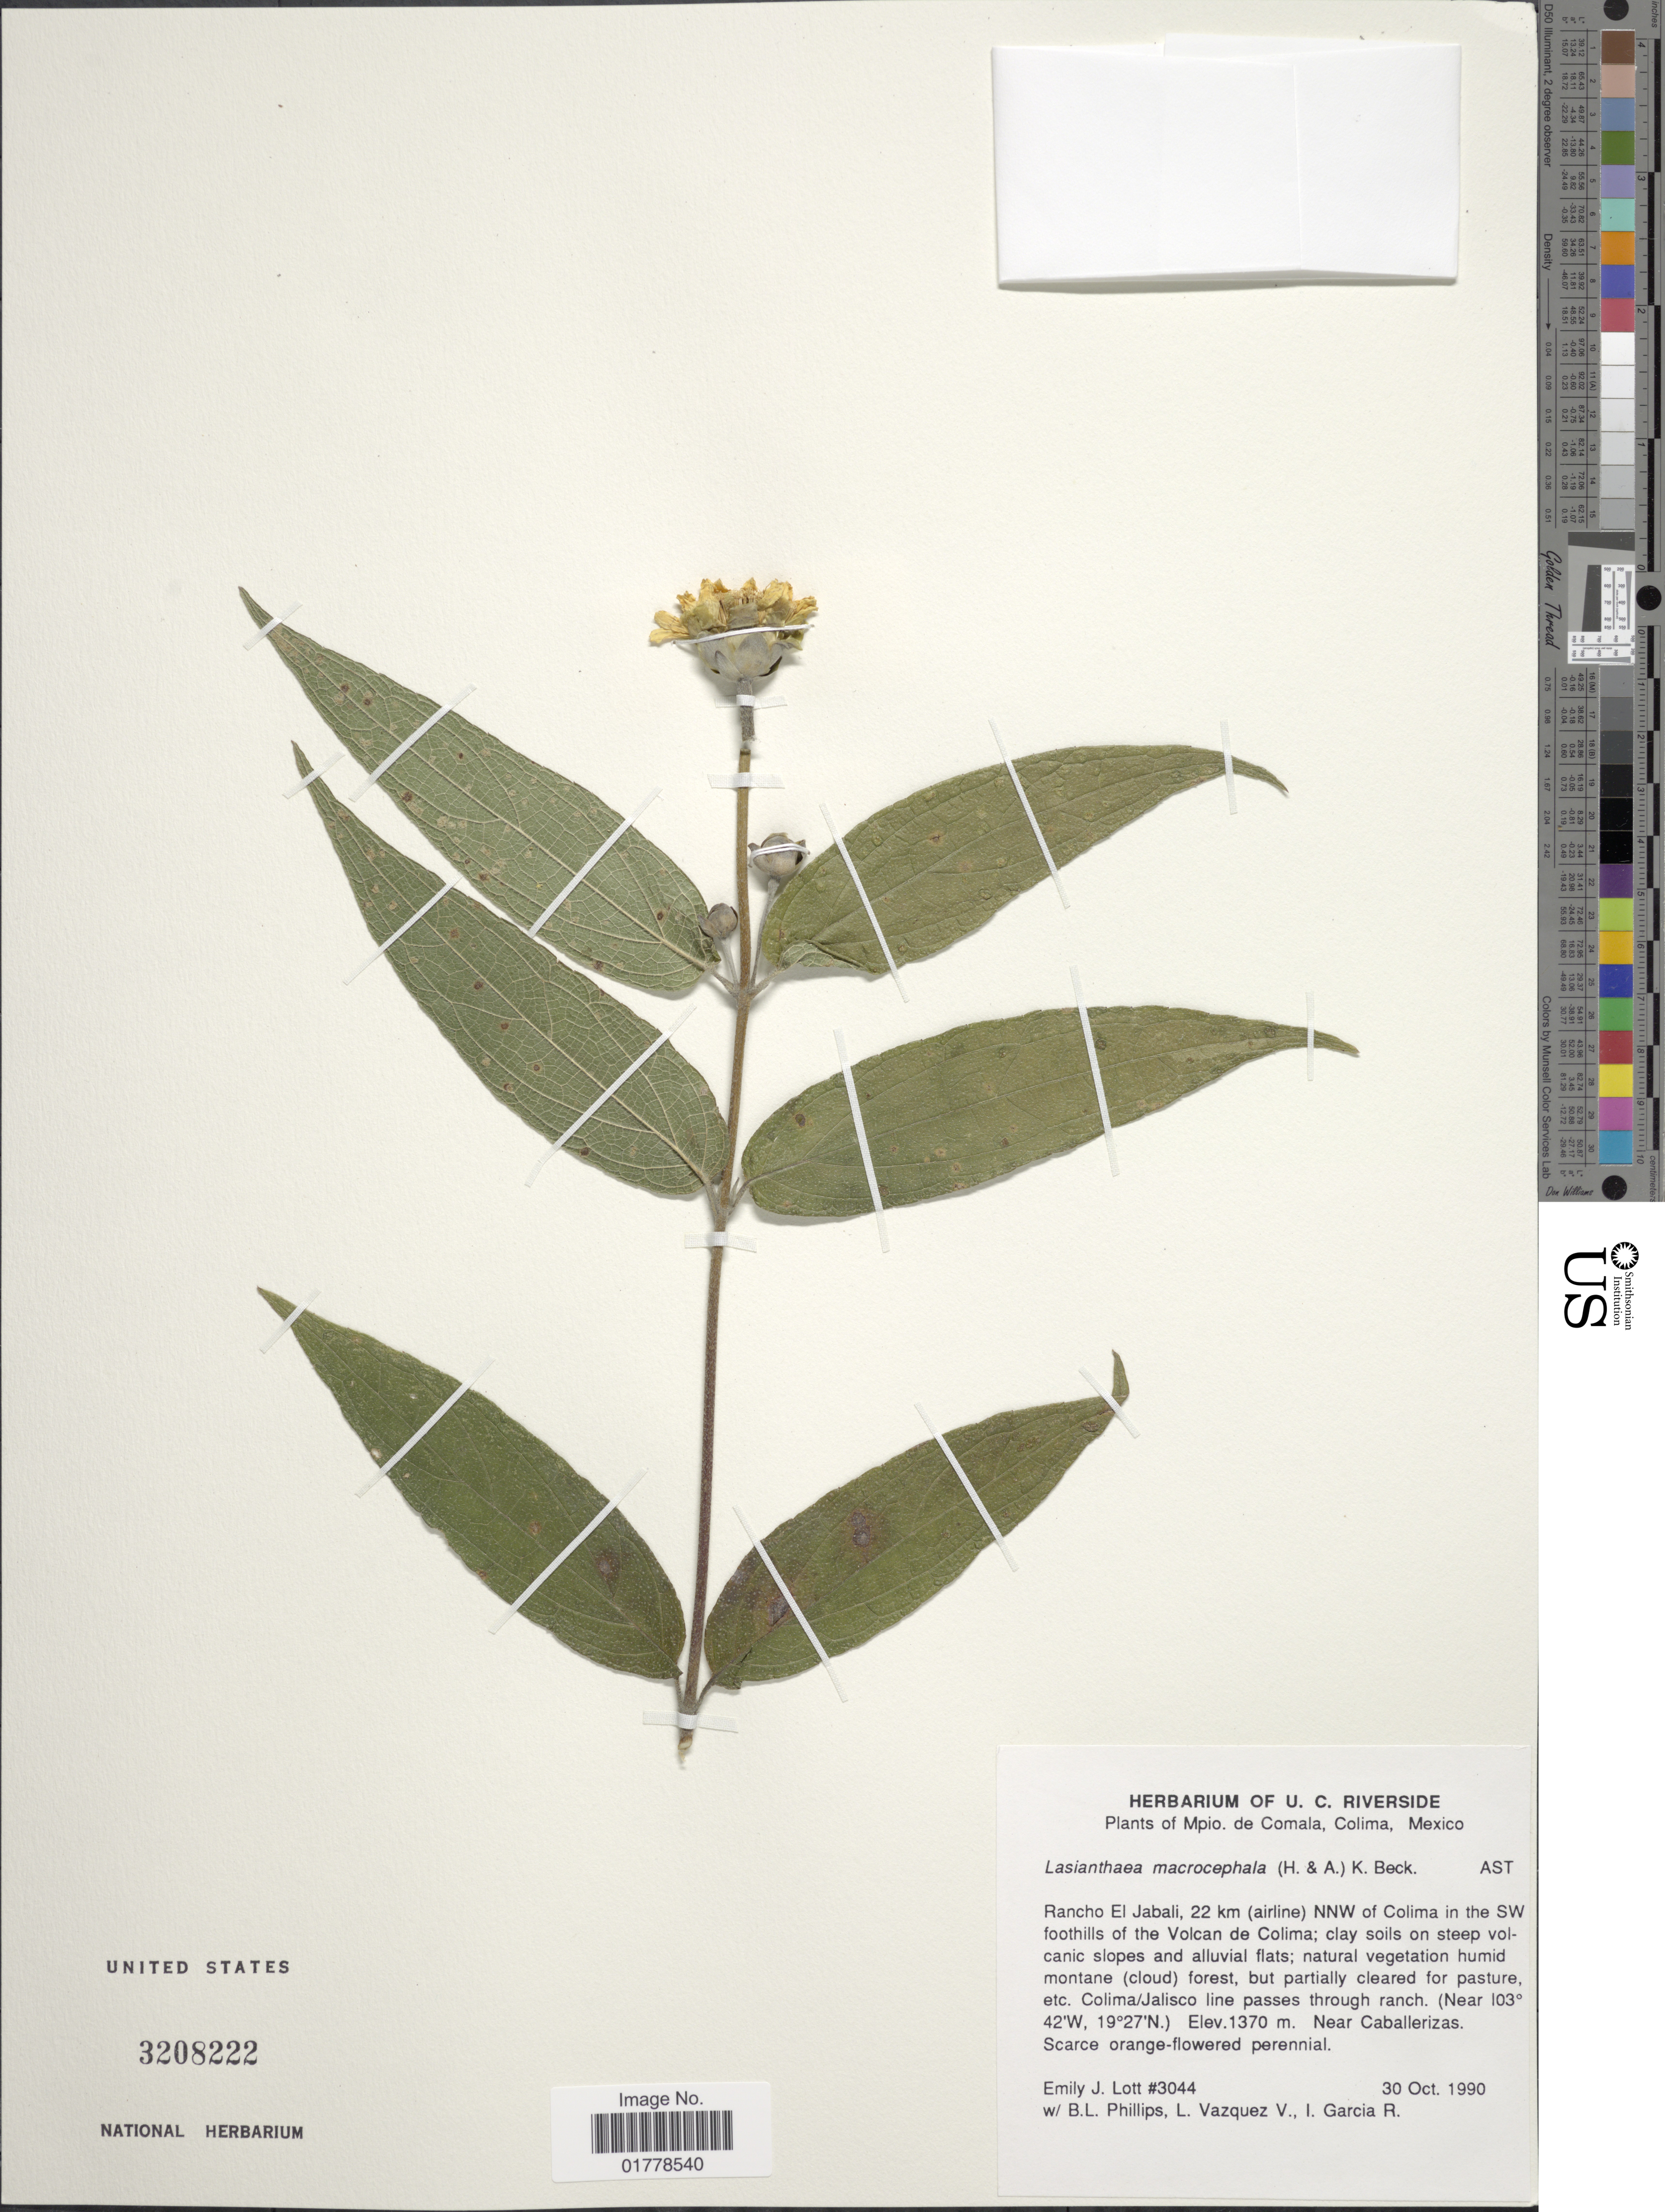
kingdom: Plantae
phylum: Tracheophyta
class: Magnoliopsida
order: Asterales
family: Asteraceae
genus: Lasianthaea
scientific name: Lasianthaea macrocephala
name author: (Hook. & Arn.) K.M. Becker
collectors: E. J. Lott, B. L. Phillips, L. Vazquez V. & I. Garcia R.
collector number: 3044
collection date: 1990-10-30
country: Mexico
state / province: Colima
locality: Mpio. de Comala, Colima, Mexico. Rancho El Jabali, 22 km (airline) NNW of Colima in the SW foothills of the Volcan de Colima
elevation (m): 1370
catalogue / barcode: US 3208222